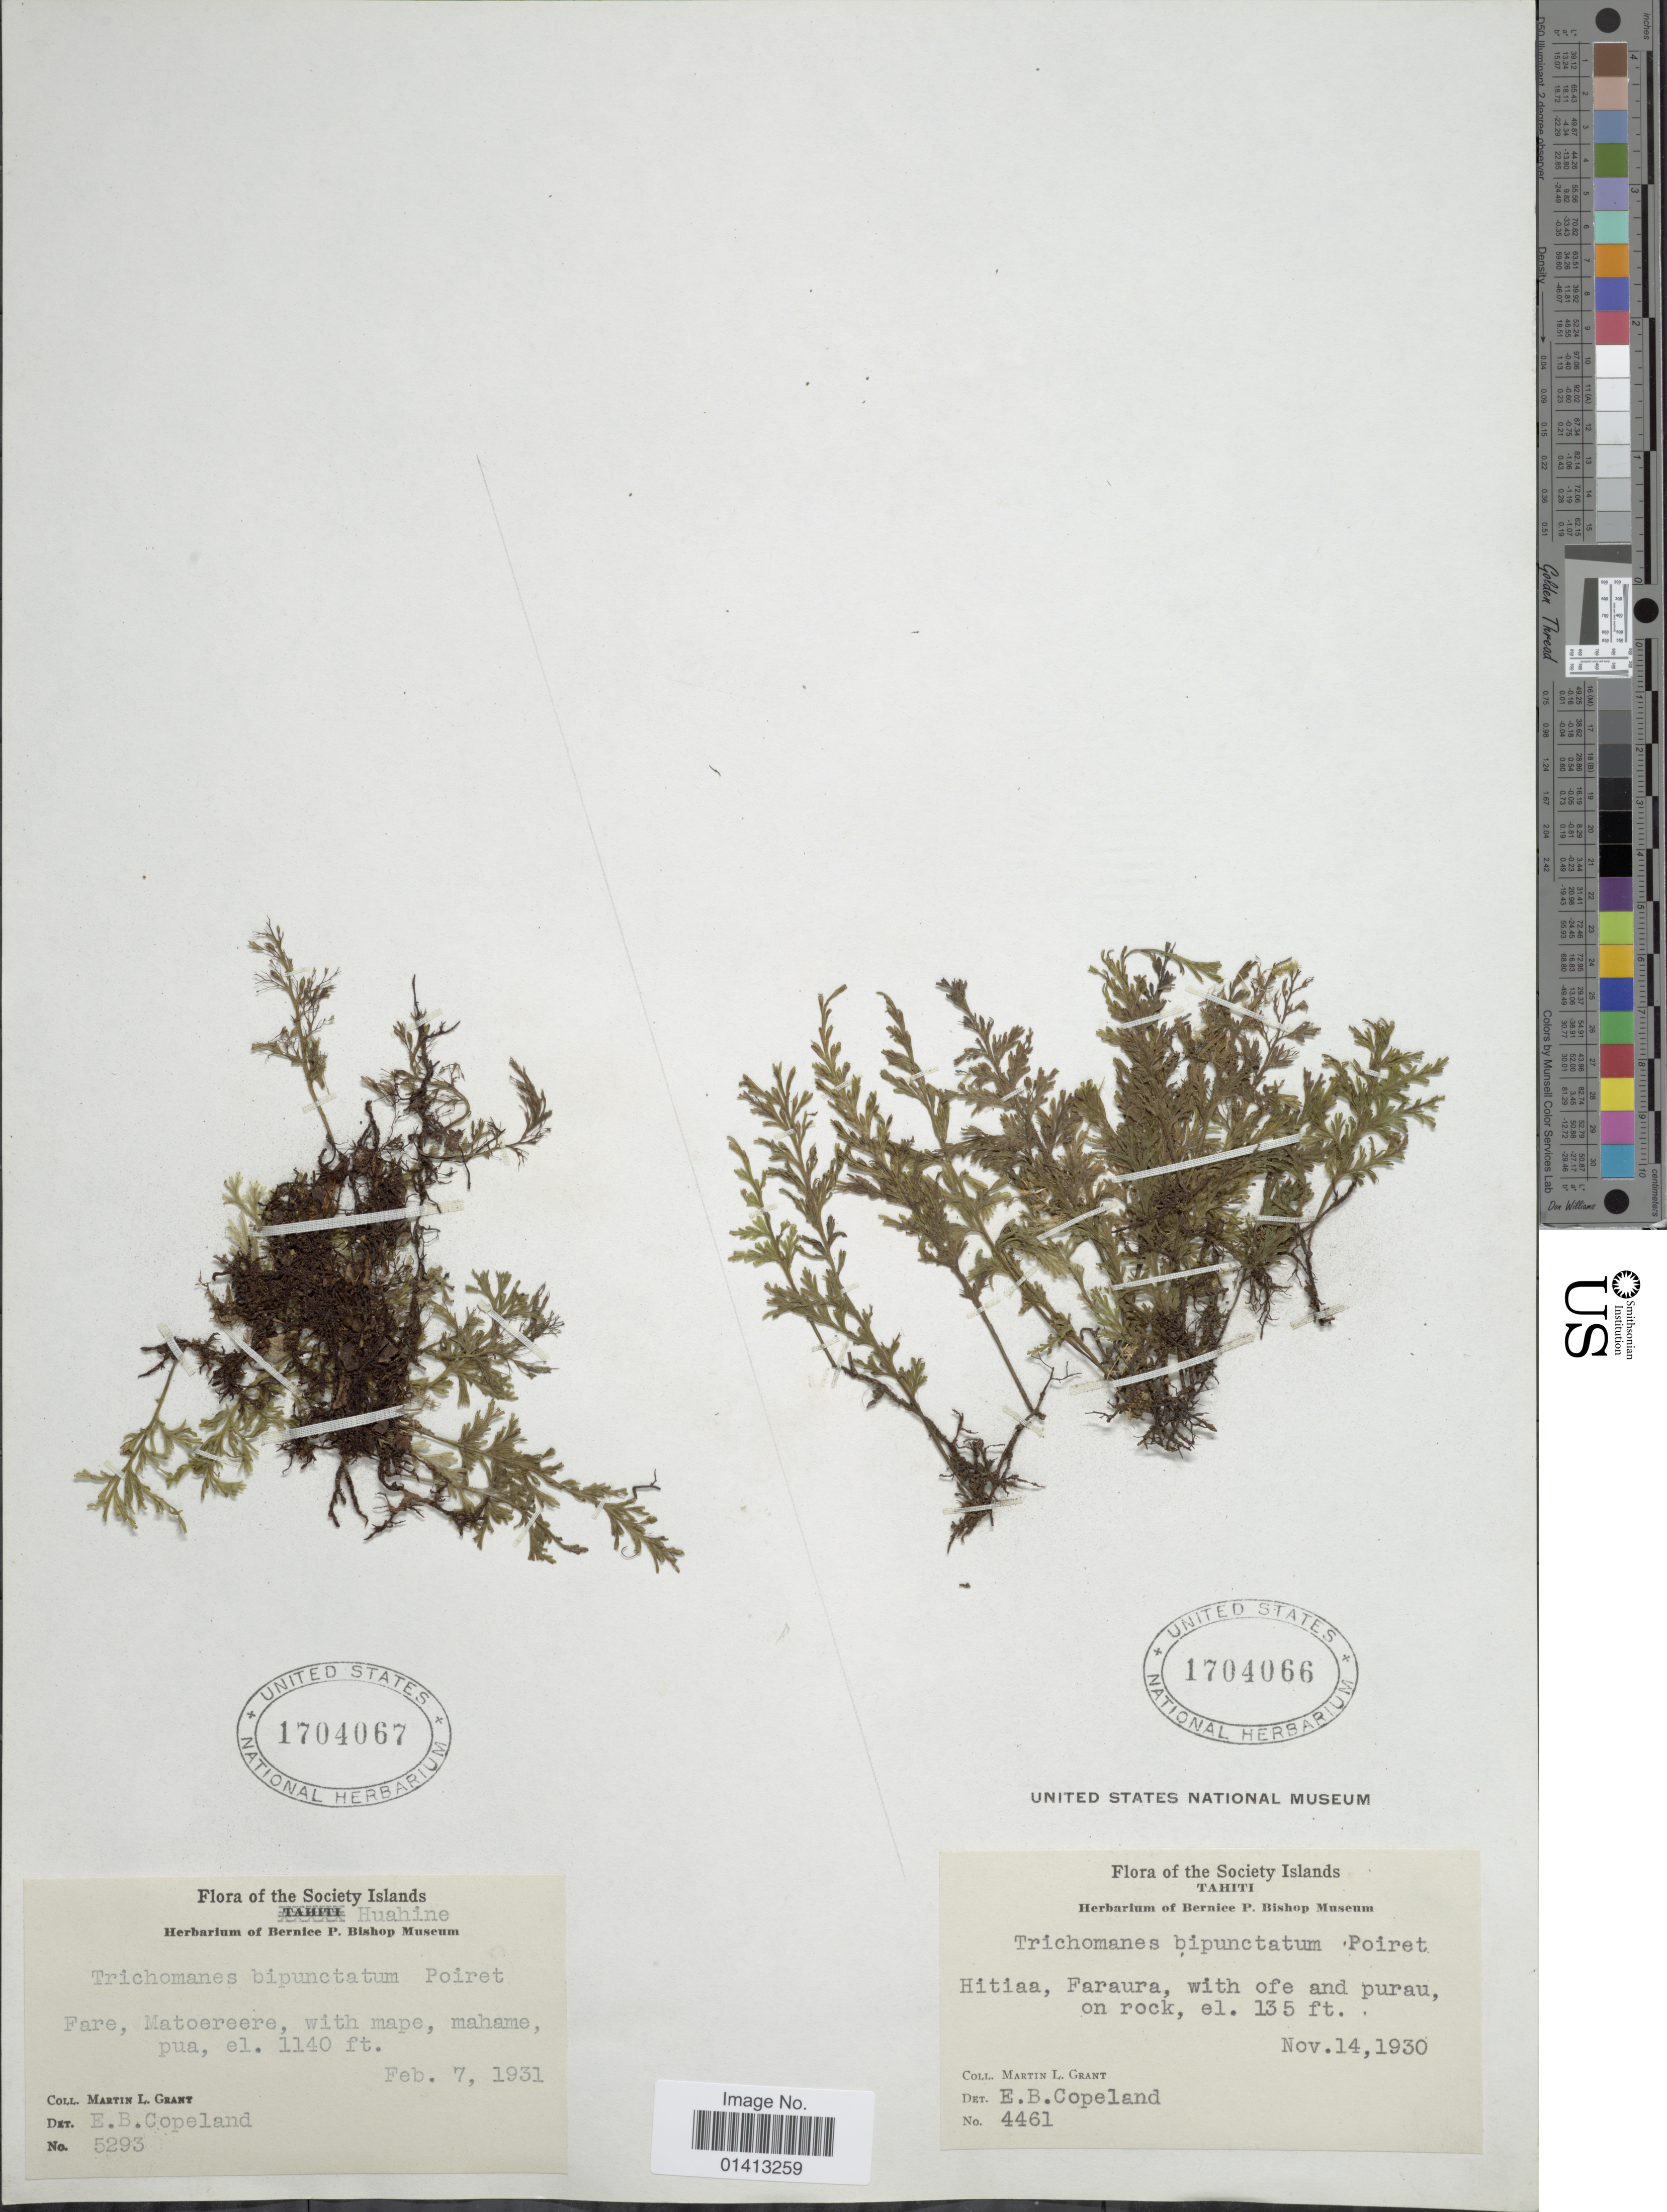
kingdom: Plantae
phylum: Tracheophyta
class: Polypodiopsida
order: Hymenophyllales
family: Hymenophyllaceae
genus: Crepidomanes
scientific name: Crepidomanes bipunctatum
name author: (Poir.) Copel.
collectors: M. L. Grant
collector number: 4461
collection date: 1930-11-14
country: French Polynesia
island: Tahiti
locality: The Society Islands, Tahiti, Hitiaa, Faraura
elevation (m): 41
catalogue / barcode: US 1704066-2